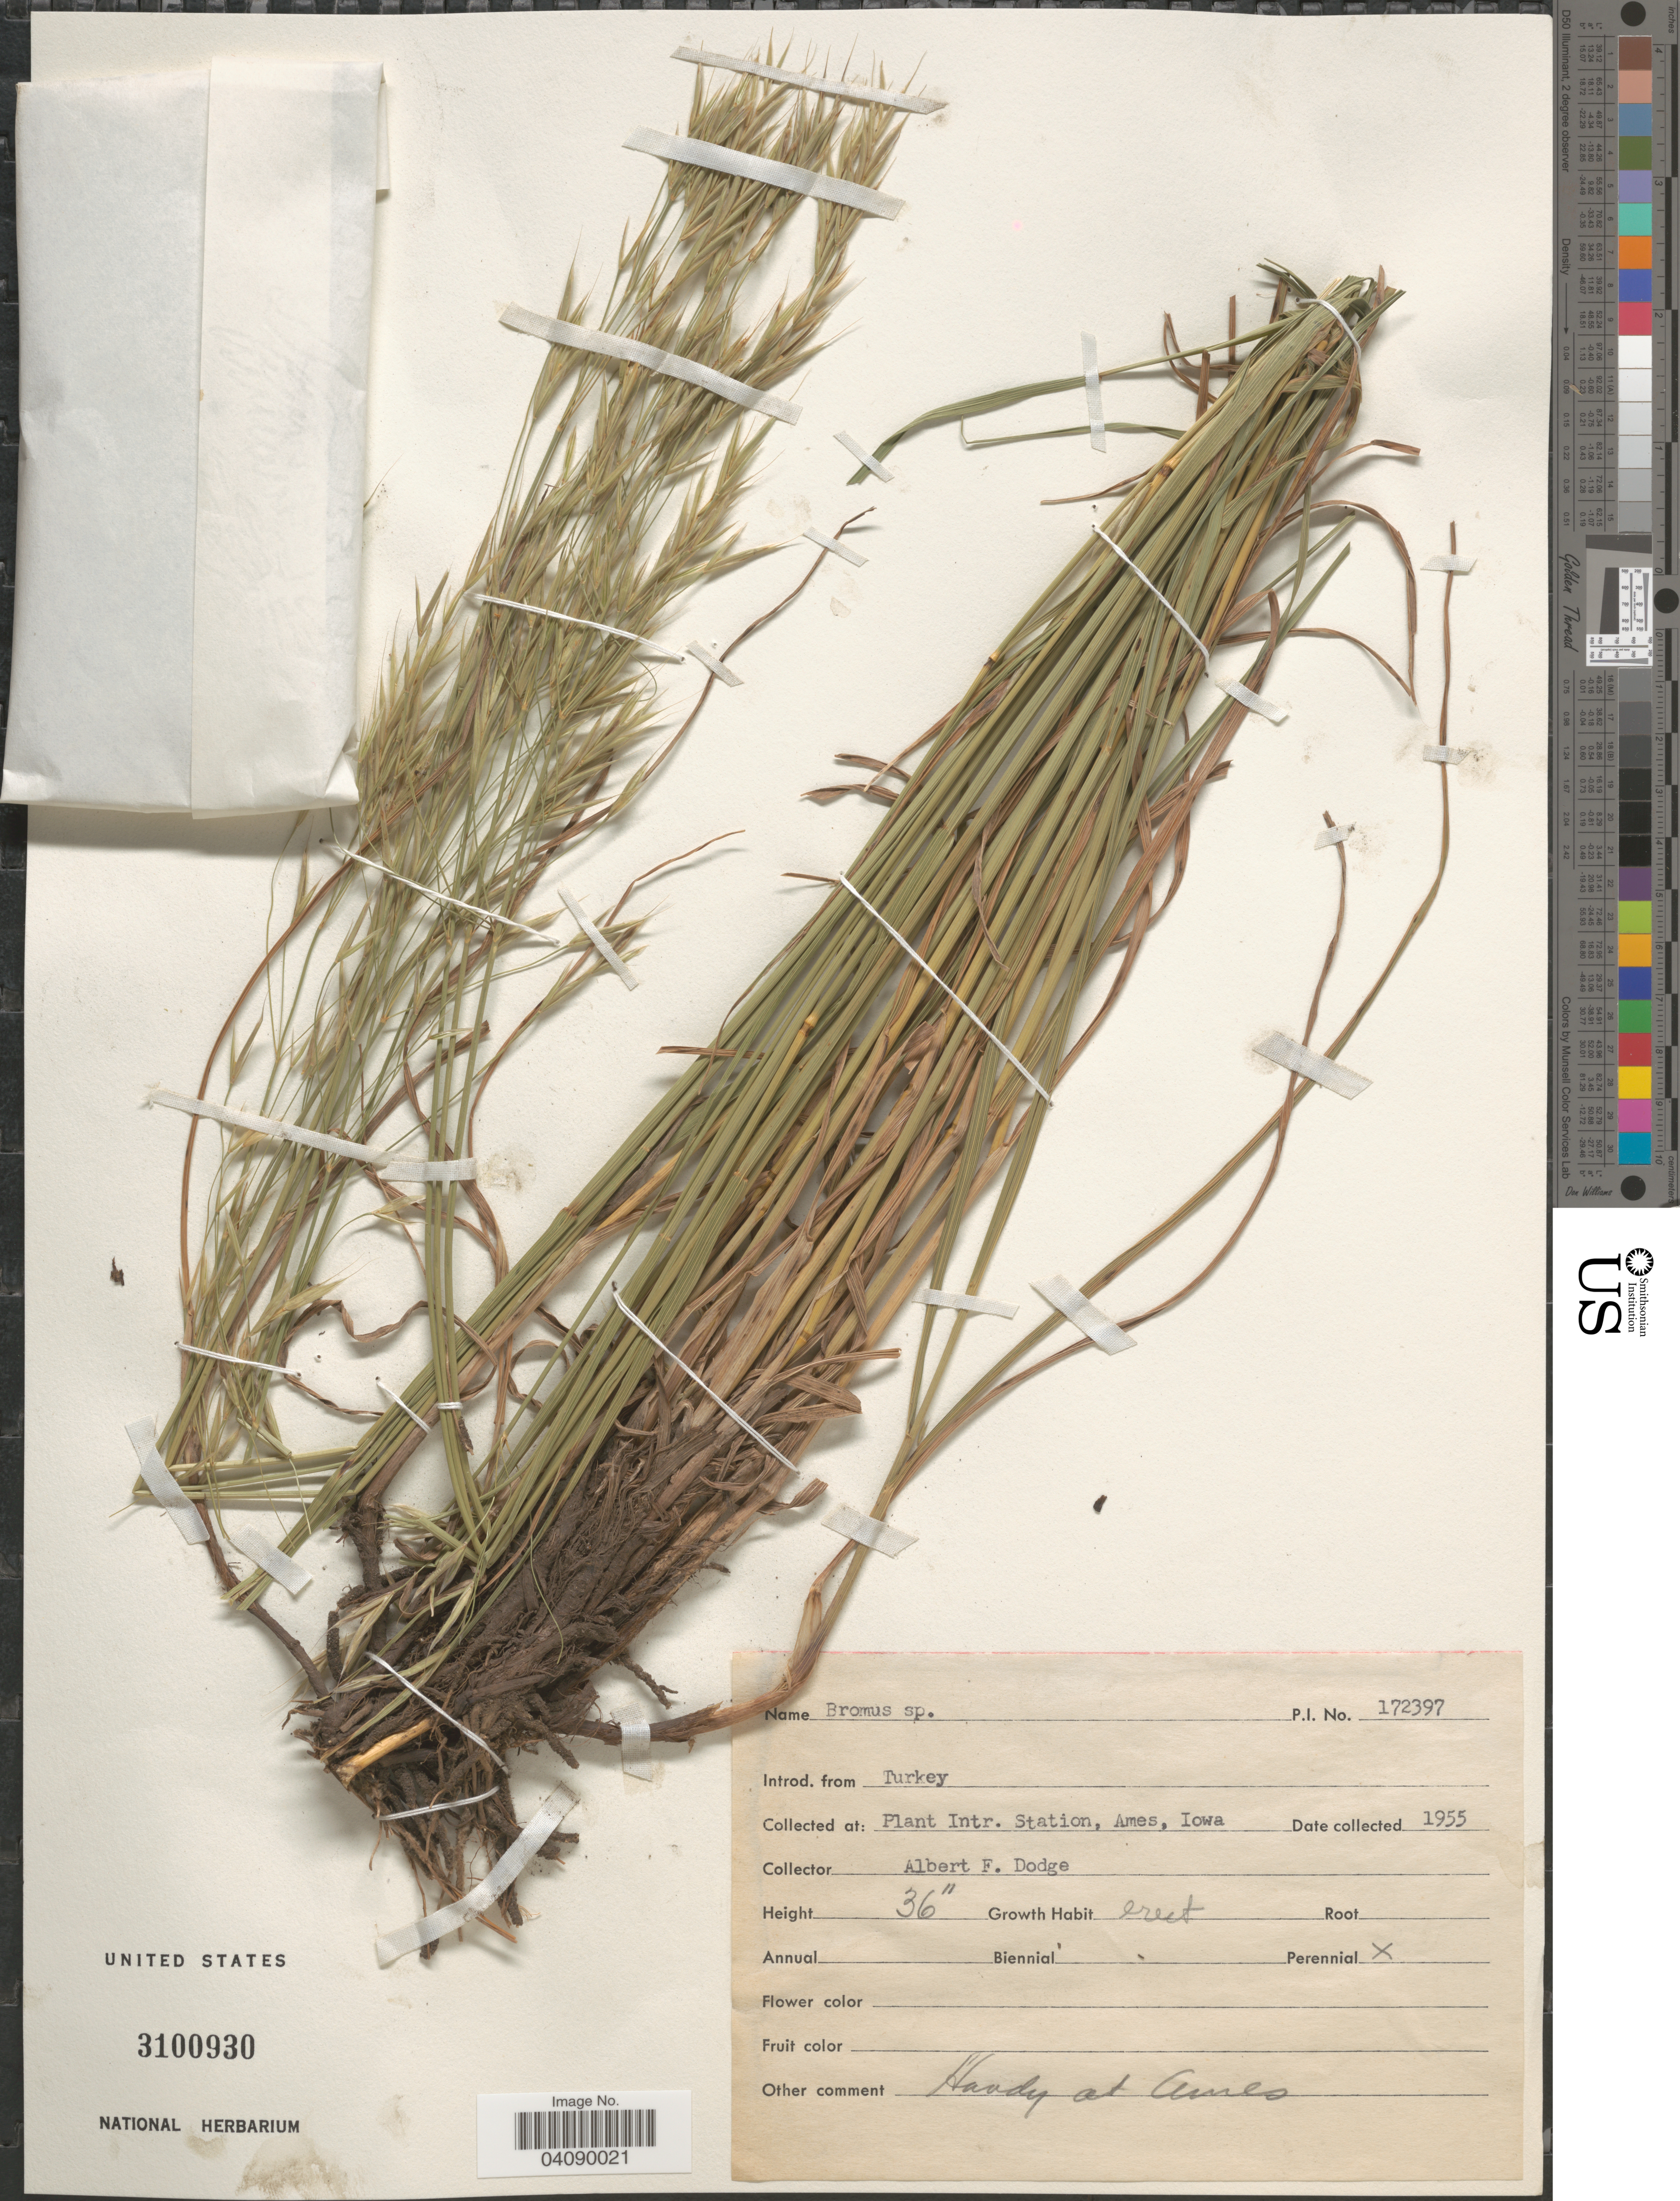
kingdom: Plantae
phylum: Tracheophyta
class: Liliopsida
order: Poales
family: Poaceae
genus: Bromus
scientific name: Bromus sp.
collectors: A. Dodge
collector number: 172397?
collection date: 1955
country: United States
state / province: Iowa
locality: Plant Intr. Station, Ames.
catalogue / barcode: US 3100930